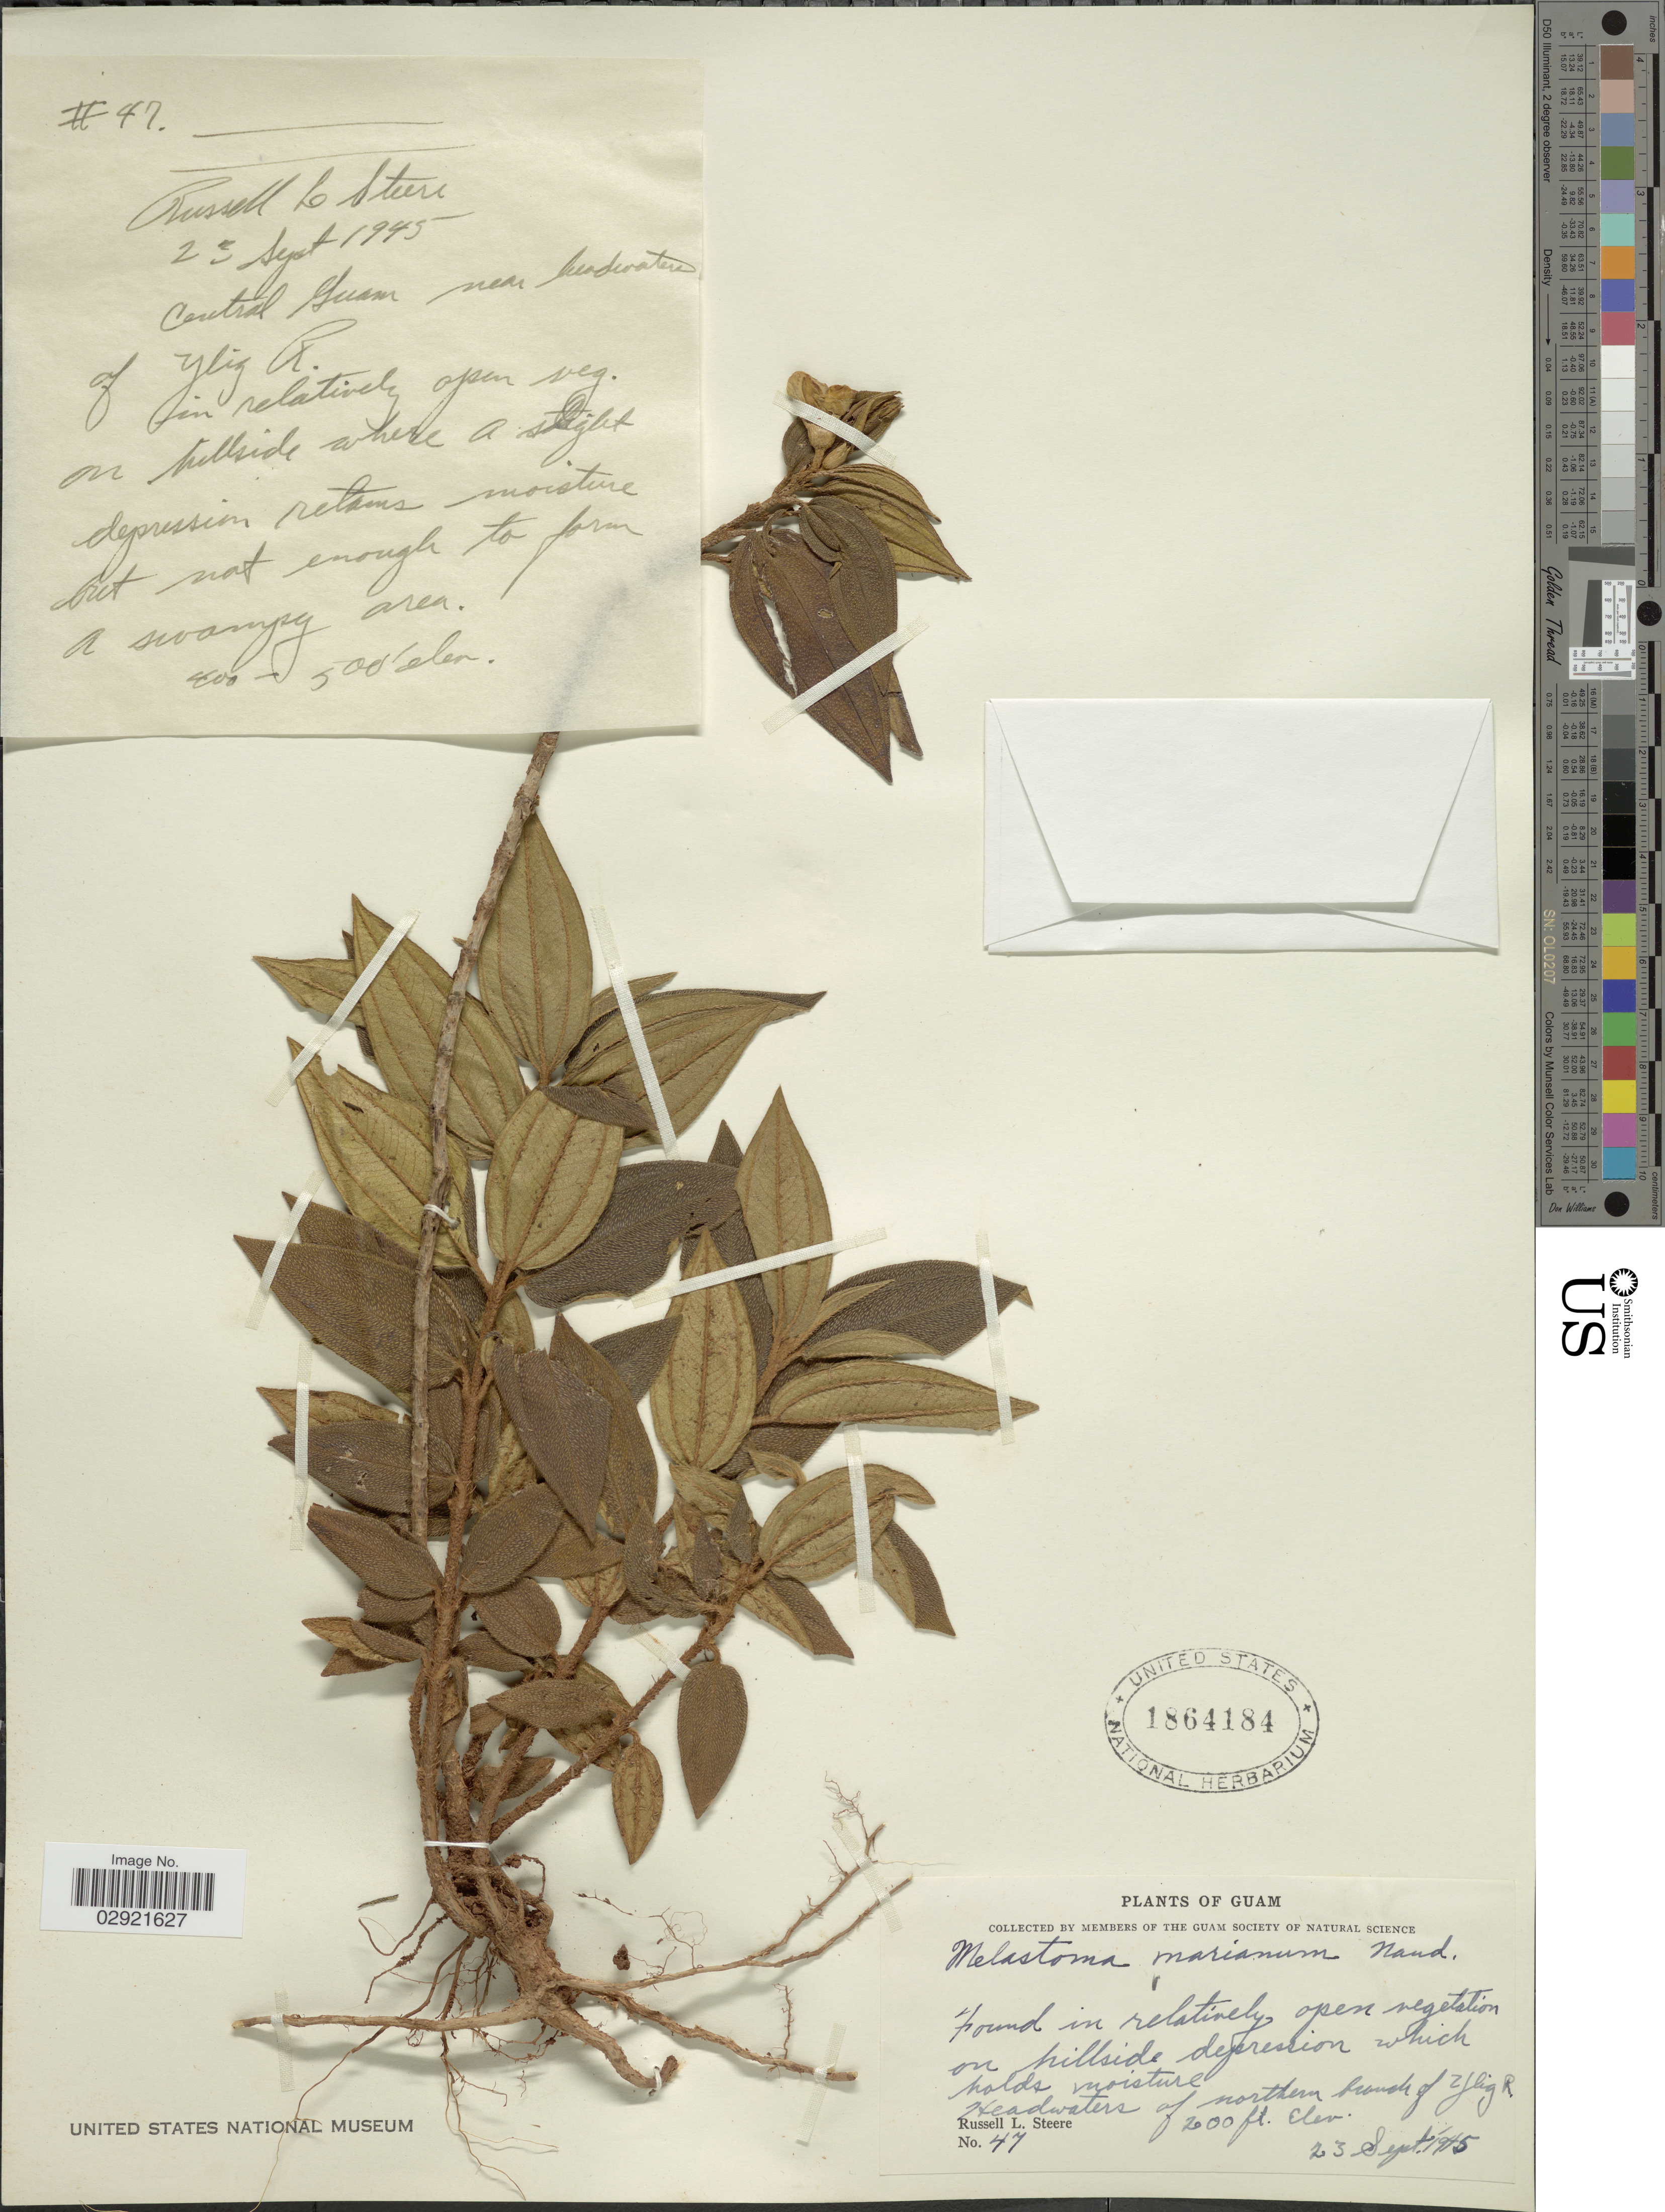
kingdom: Plantae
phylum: Tracheophyta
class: Magnoliopsida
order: Myrtales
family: Melastomataceae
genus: Melastoma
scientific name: Melastoma malabathricum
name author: L.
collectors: R. L. Steere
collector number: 47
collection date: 1945-09-23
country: Guam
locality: Headwaters of northern branch of Ylig R.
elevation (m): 61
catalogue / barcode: US 1864184